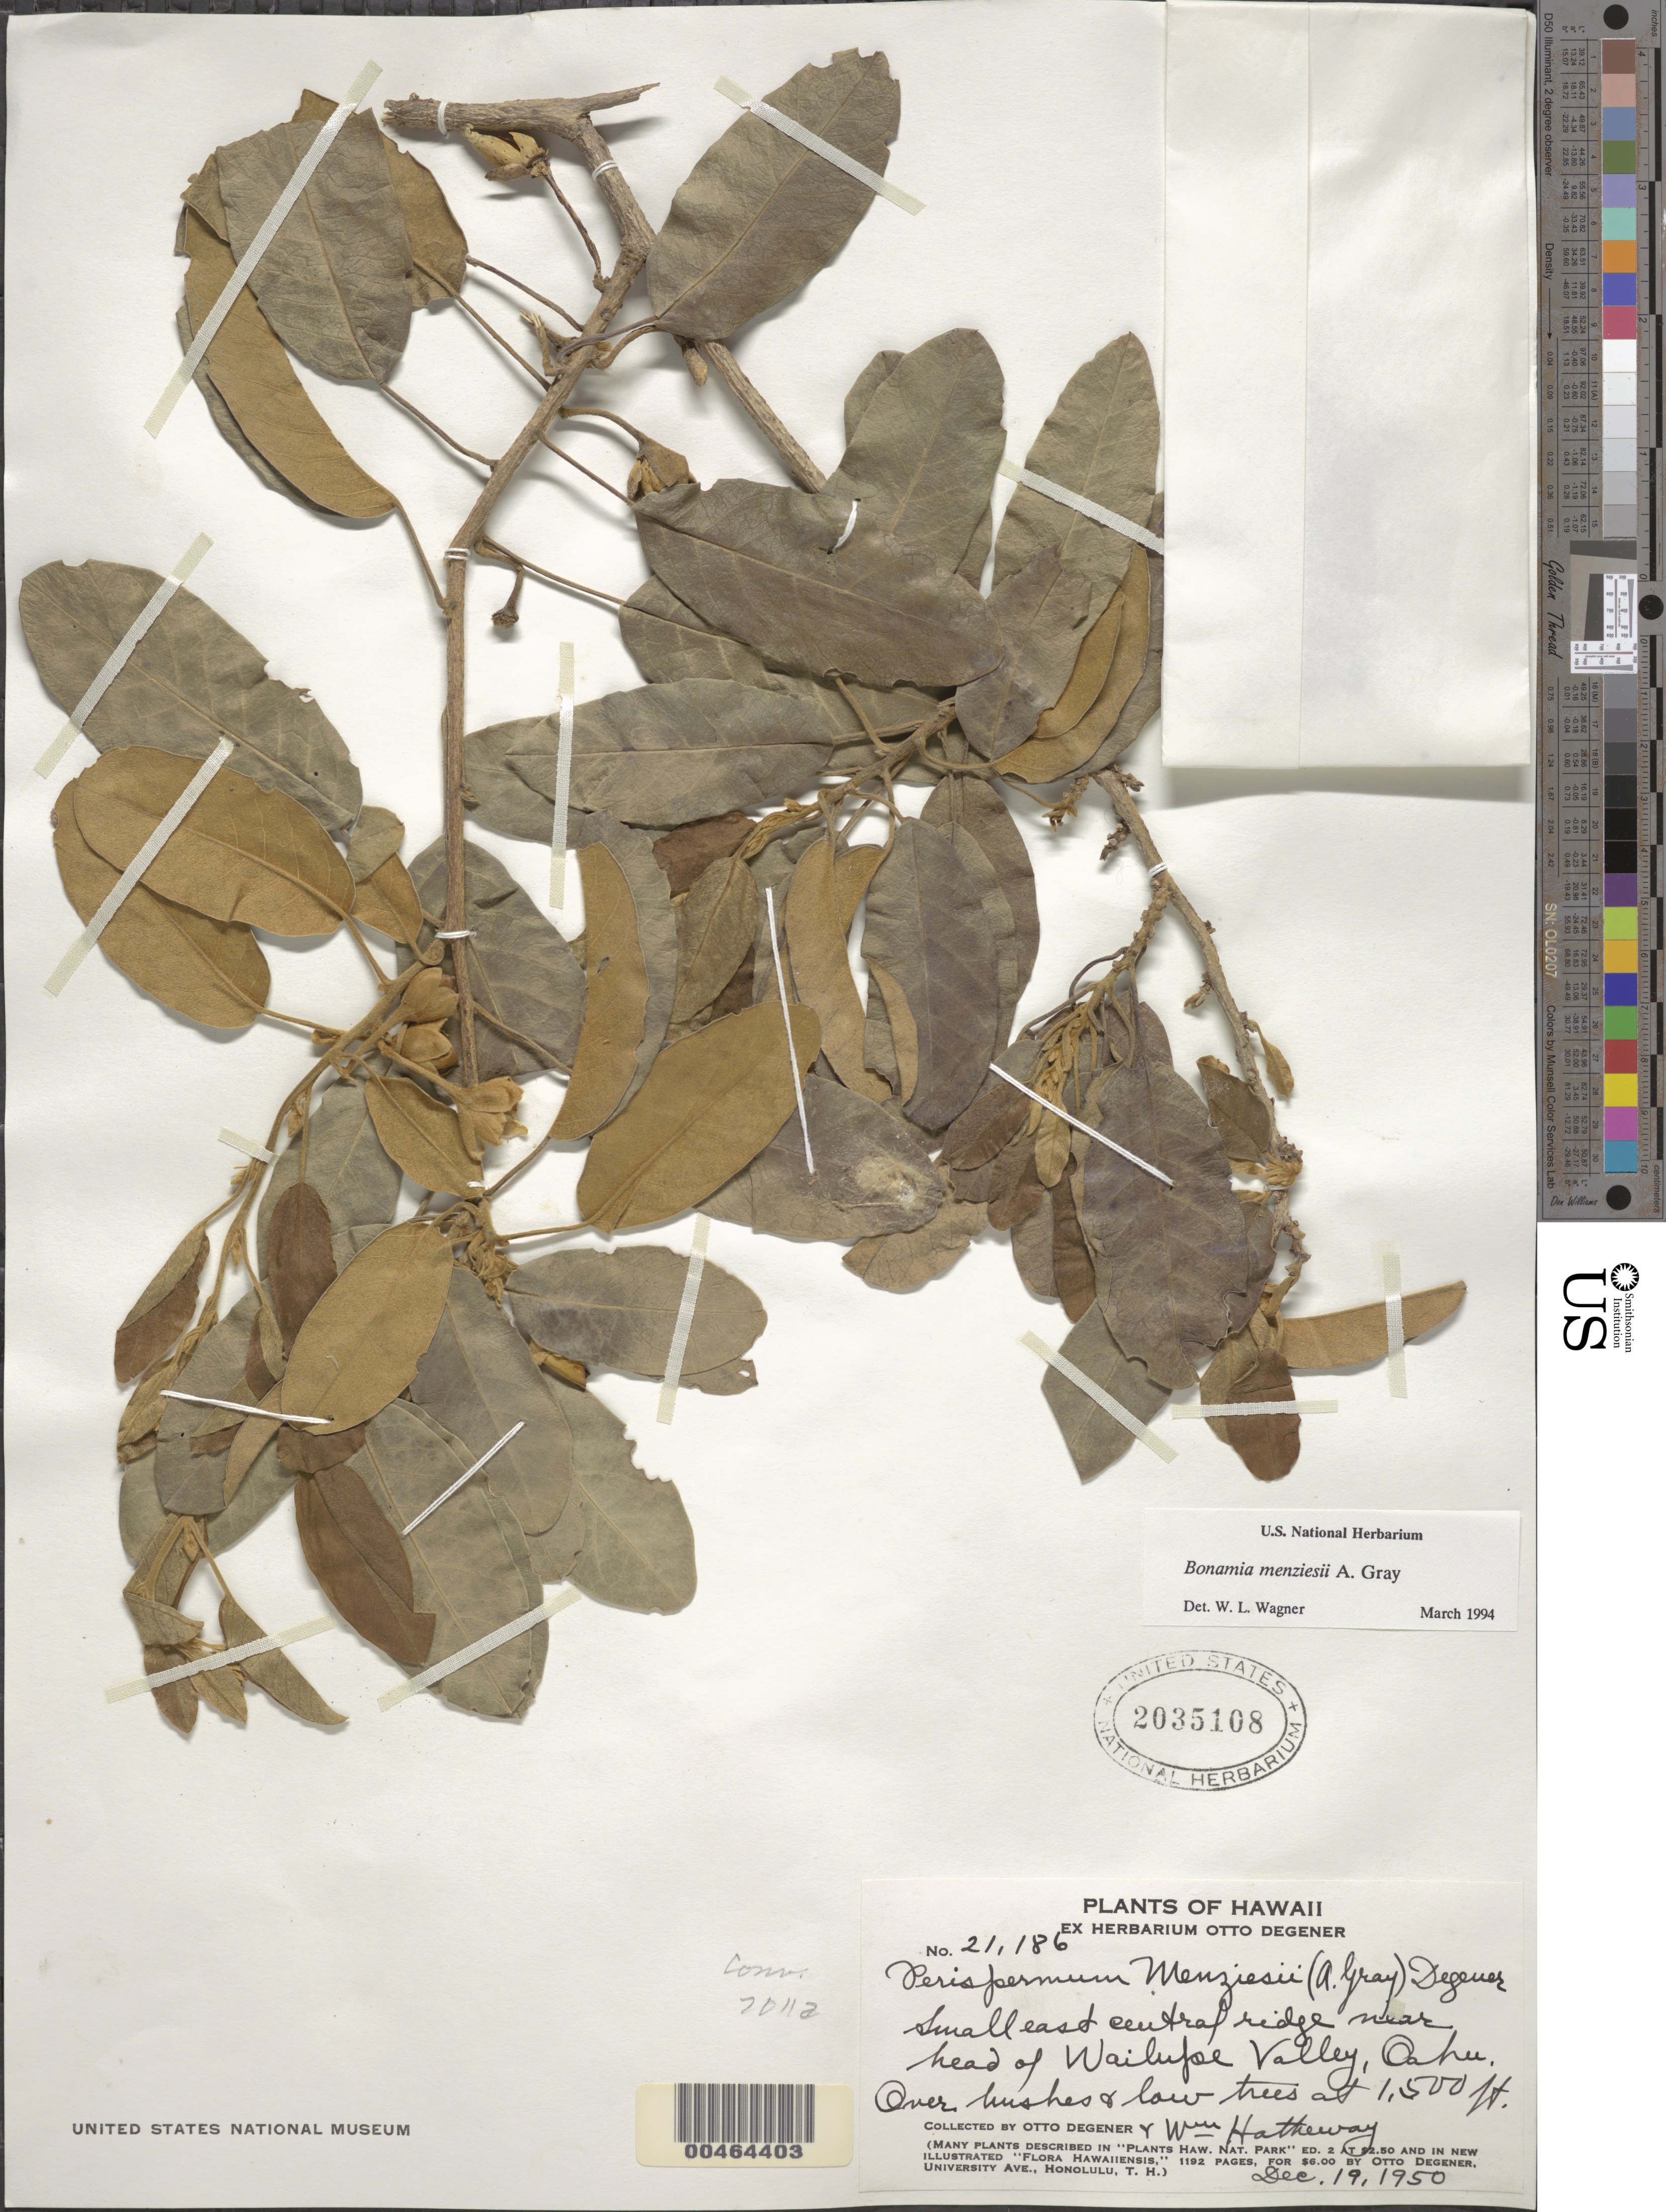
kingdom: Plantae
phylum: Tracheophyta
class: Magnoliopsida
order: Solanales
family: Convolvulaceae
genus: Bonamia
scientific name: Bonamia menziesii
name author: A. Gray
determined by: Wagner, W. L., (BOT), Smithsonian Institution - National Museum of Natural History (UNITED STATES)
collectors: O. Degener & W. Hatheway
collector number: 21186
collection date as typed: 19 Dec 1950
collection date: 1950-12-19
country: United States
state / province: Hawaii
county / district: Honolulu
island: Oahu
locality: Small east central ridge near head of Wailupe Valley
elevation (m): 457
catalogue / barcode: US 2035108